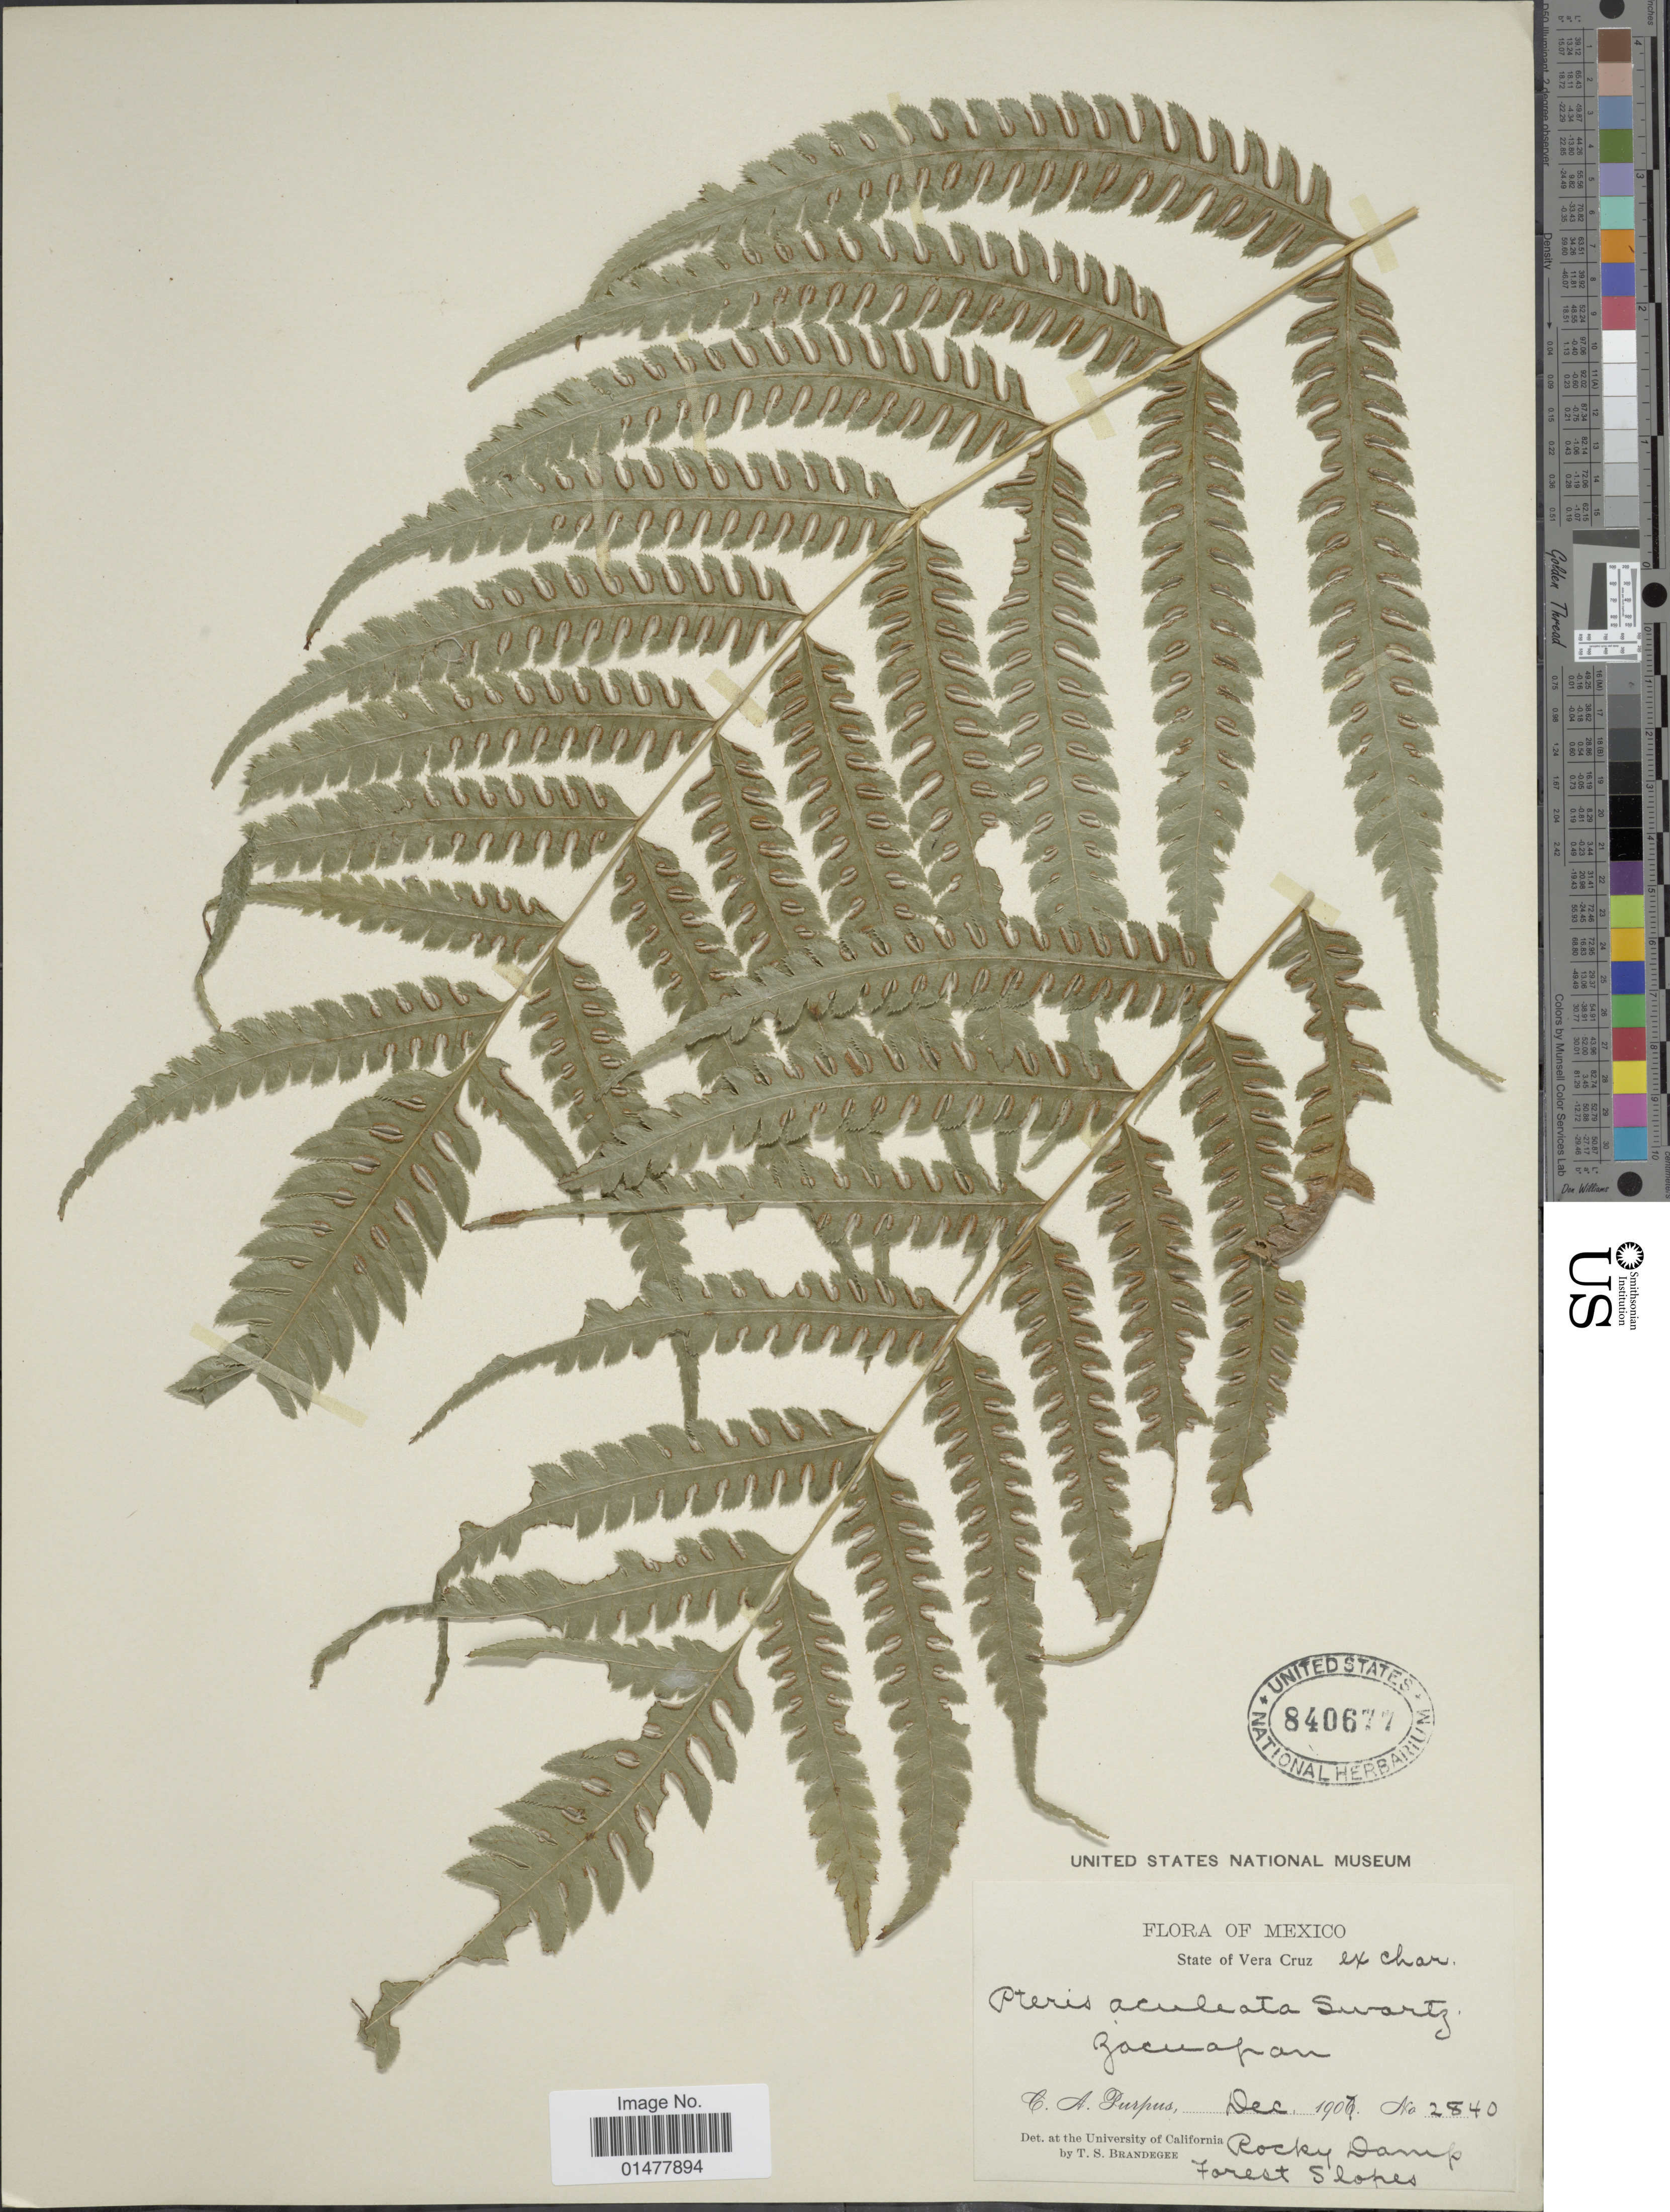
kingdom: Plantae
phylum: Tracheophyta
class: Polypodiopsida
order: Polypodiales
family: Pteridaceae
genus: Pteris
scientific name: Pteris orizabae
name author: M. Martens & Galeotti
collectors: C. A. Purpus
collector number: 2840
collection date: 1907-12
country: Mexico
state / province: Veracruz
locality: Flora of Mexico, State of Vera Cruz, Zacuapan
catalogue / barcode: US 840677